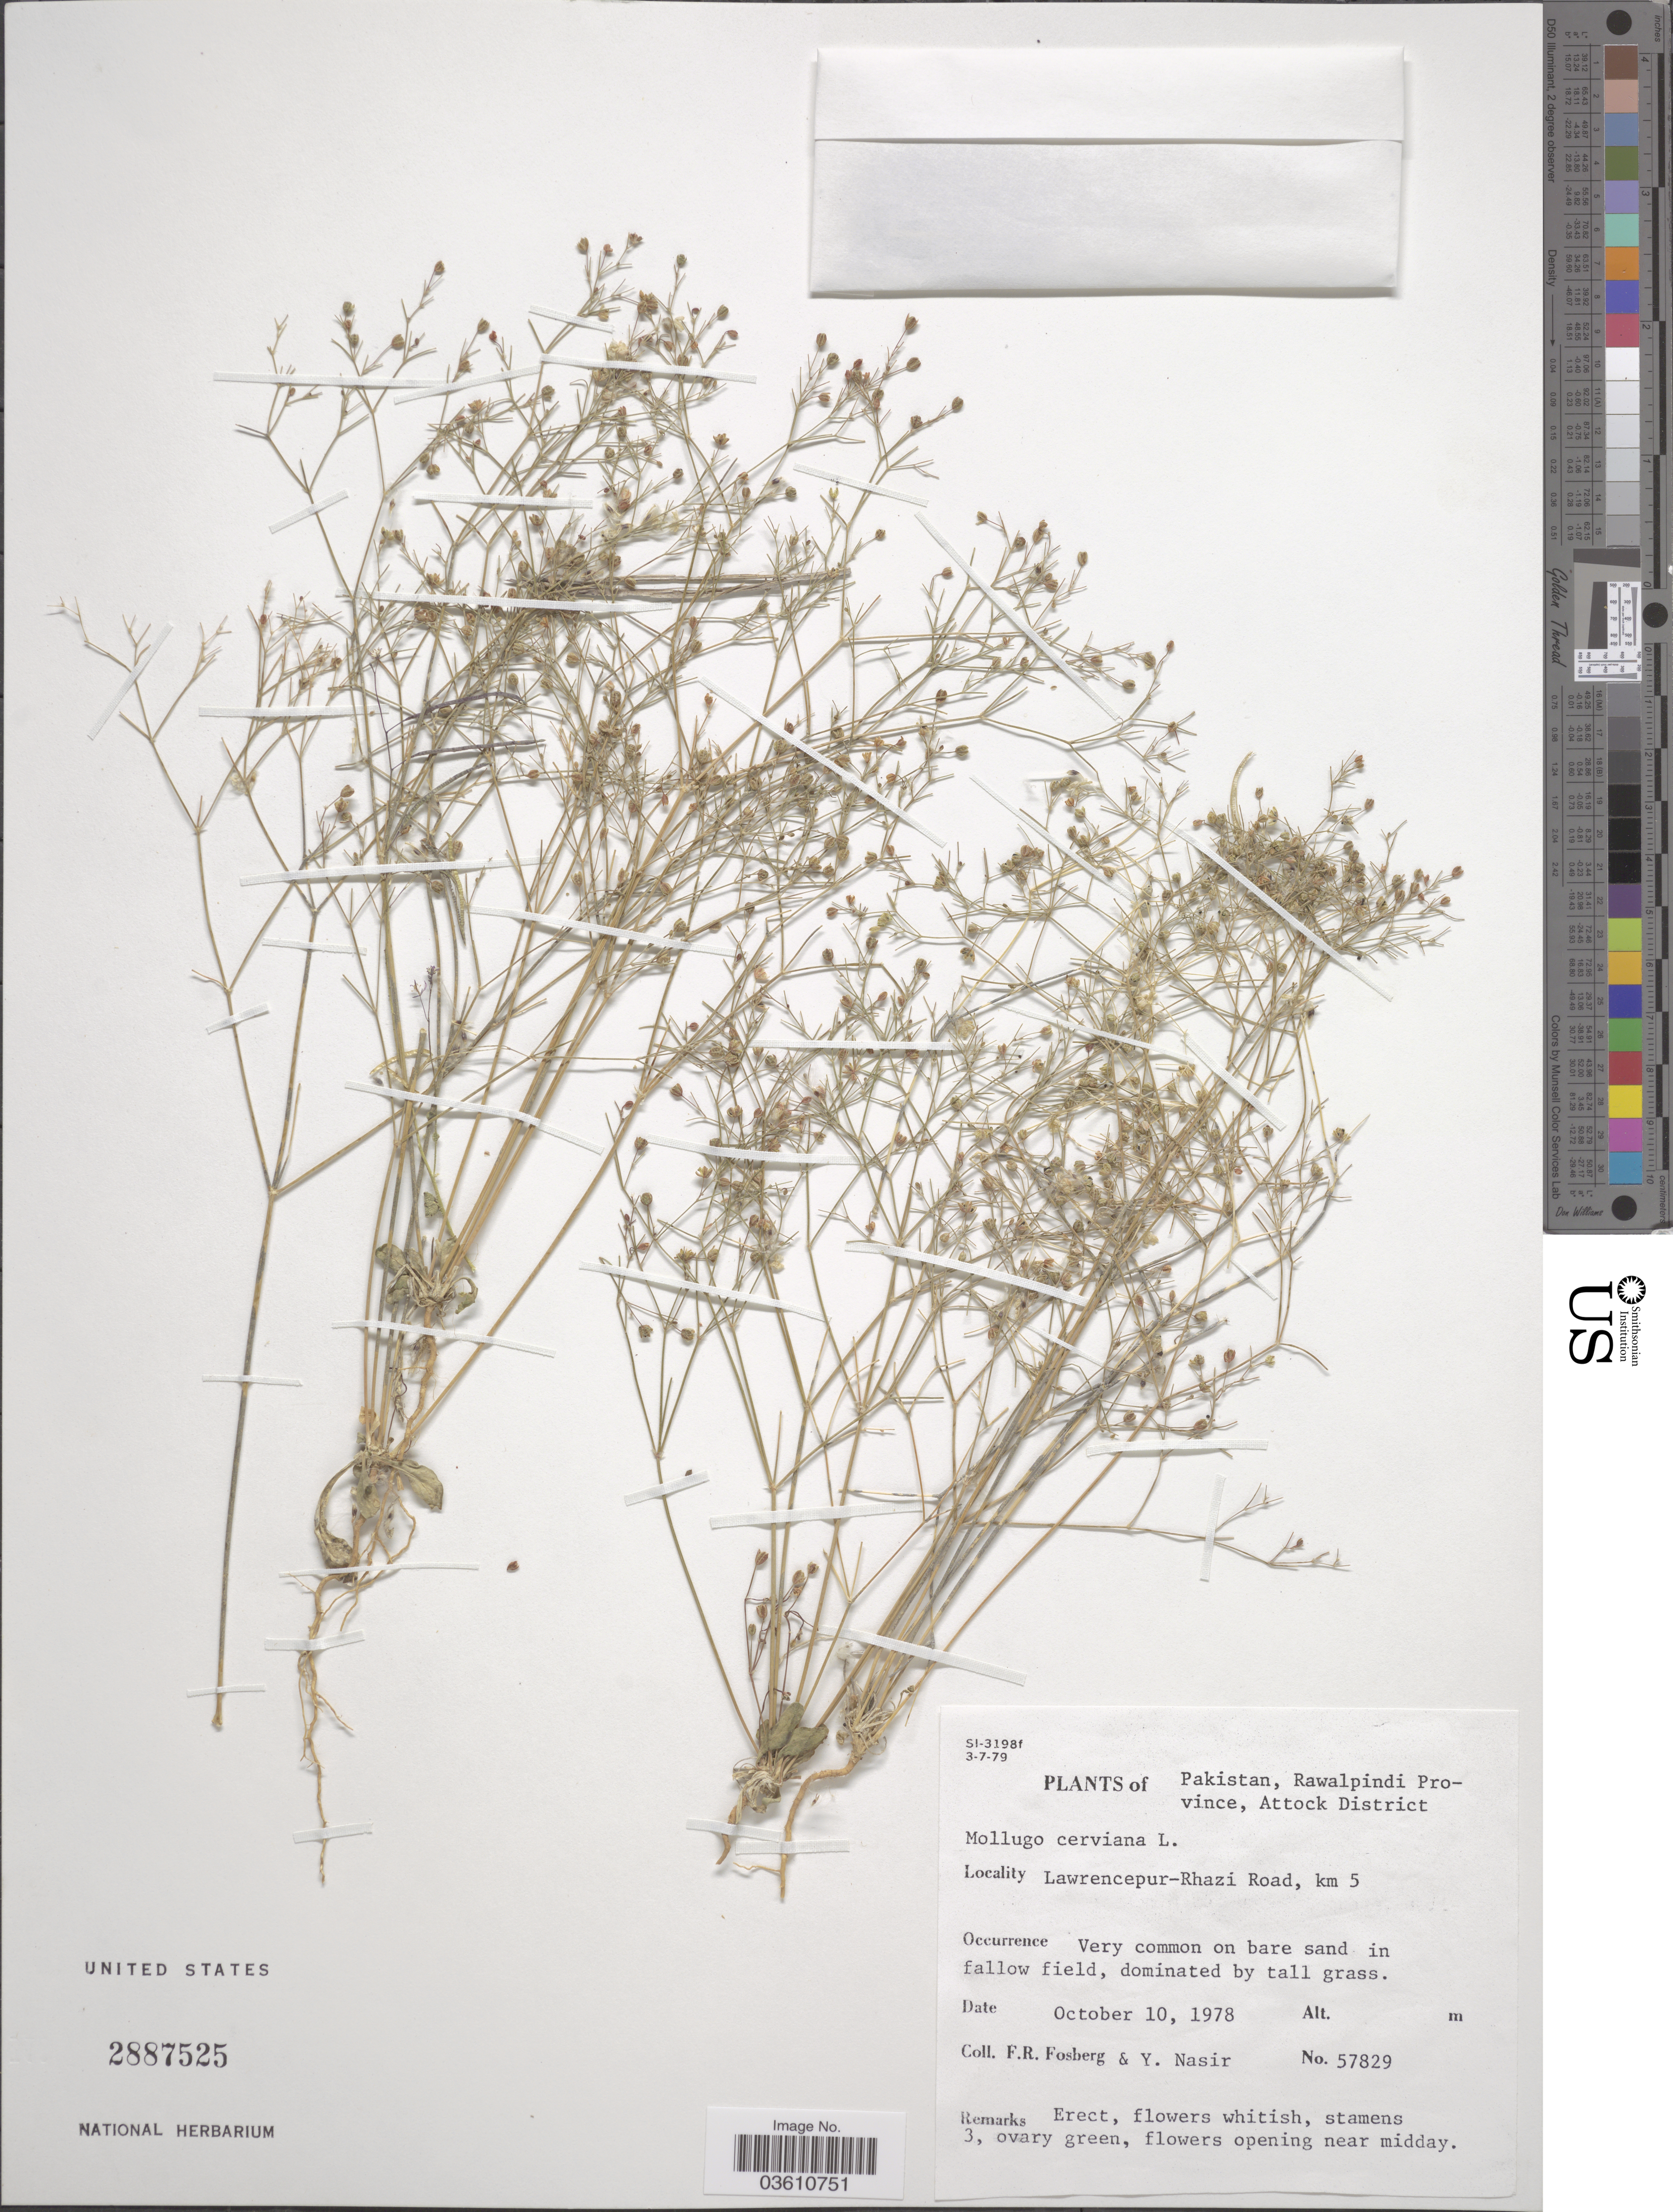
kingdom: Plantae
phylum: Tracheophyta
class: Magnoliopsida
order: Caryophyllales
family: Molluginaceae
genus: Paramollugo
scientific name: Paramollugo nudicaulis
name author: (Lam.) Thulin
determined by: Strong, Mark T., (BOT), Smithsonian Institution - National Museum of Natural History (UNITED STATES)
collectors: Y. Nasir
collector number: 57829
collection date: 1978-10-10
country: Pakistan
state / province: Punjab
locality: Rawalpindi Province, Attock District. Lawrencepur-Rhazi Road, km 5.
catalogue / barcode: US 2887525